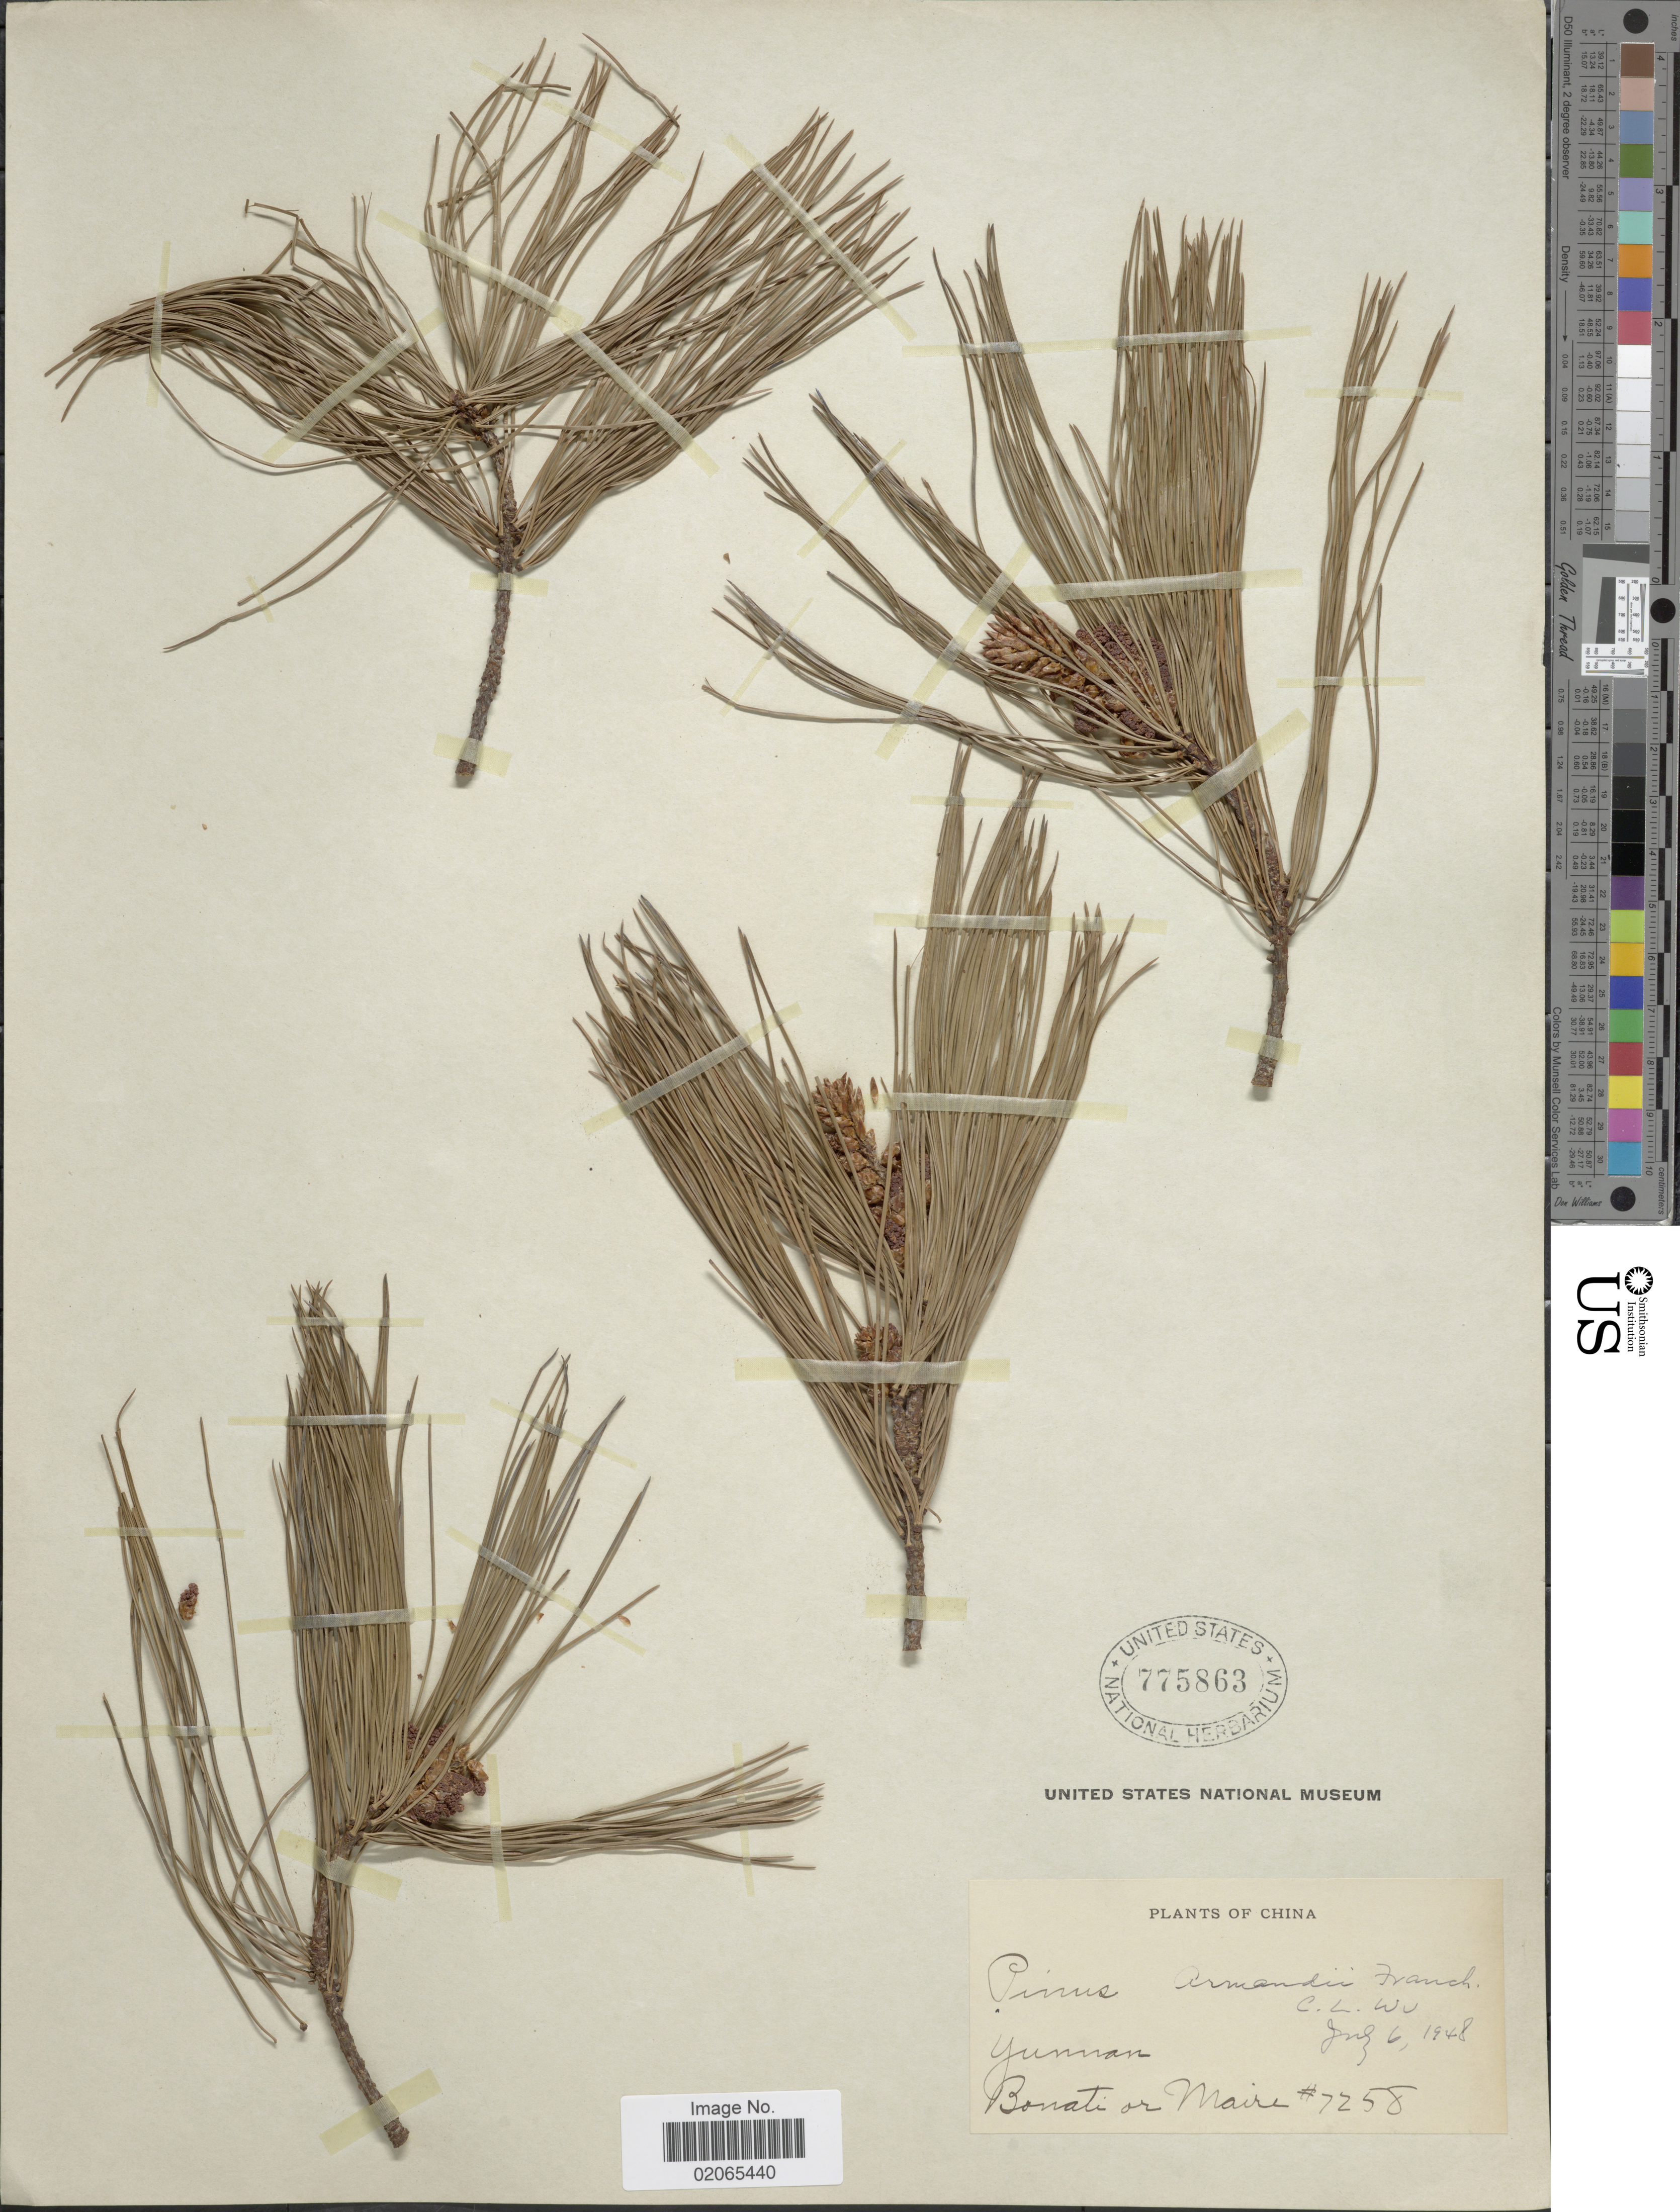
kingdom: Plantae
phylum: Tracheophyta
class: Pinopsida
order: Pinales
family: Pinaceae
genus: Pinus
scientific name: Pinus armandii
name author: Franch.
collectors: -. Bonati & Maire, --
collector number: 7258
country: China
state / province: Yunnan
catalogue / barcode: US 775863